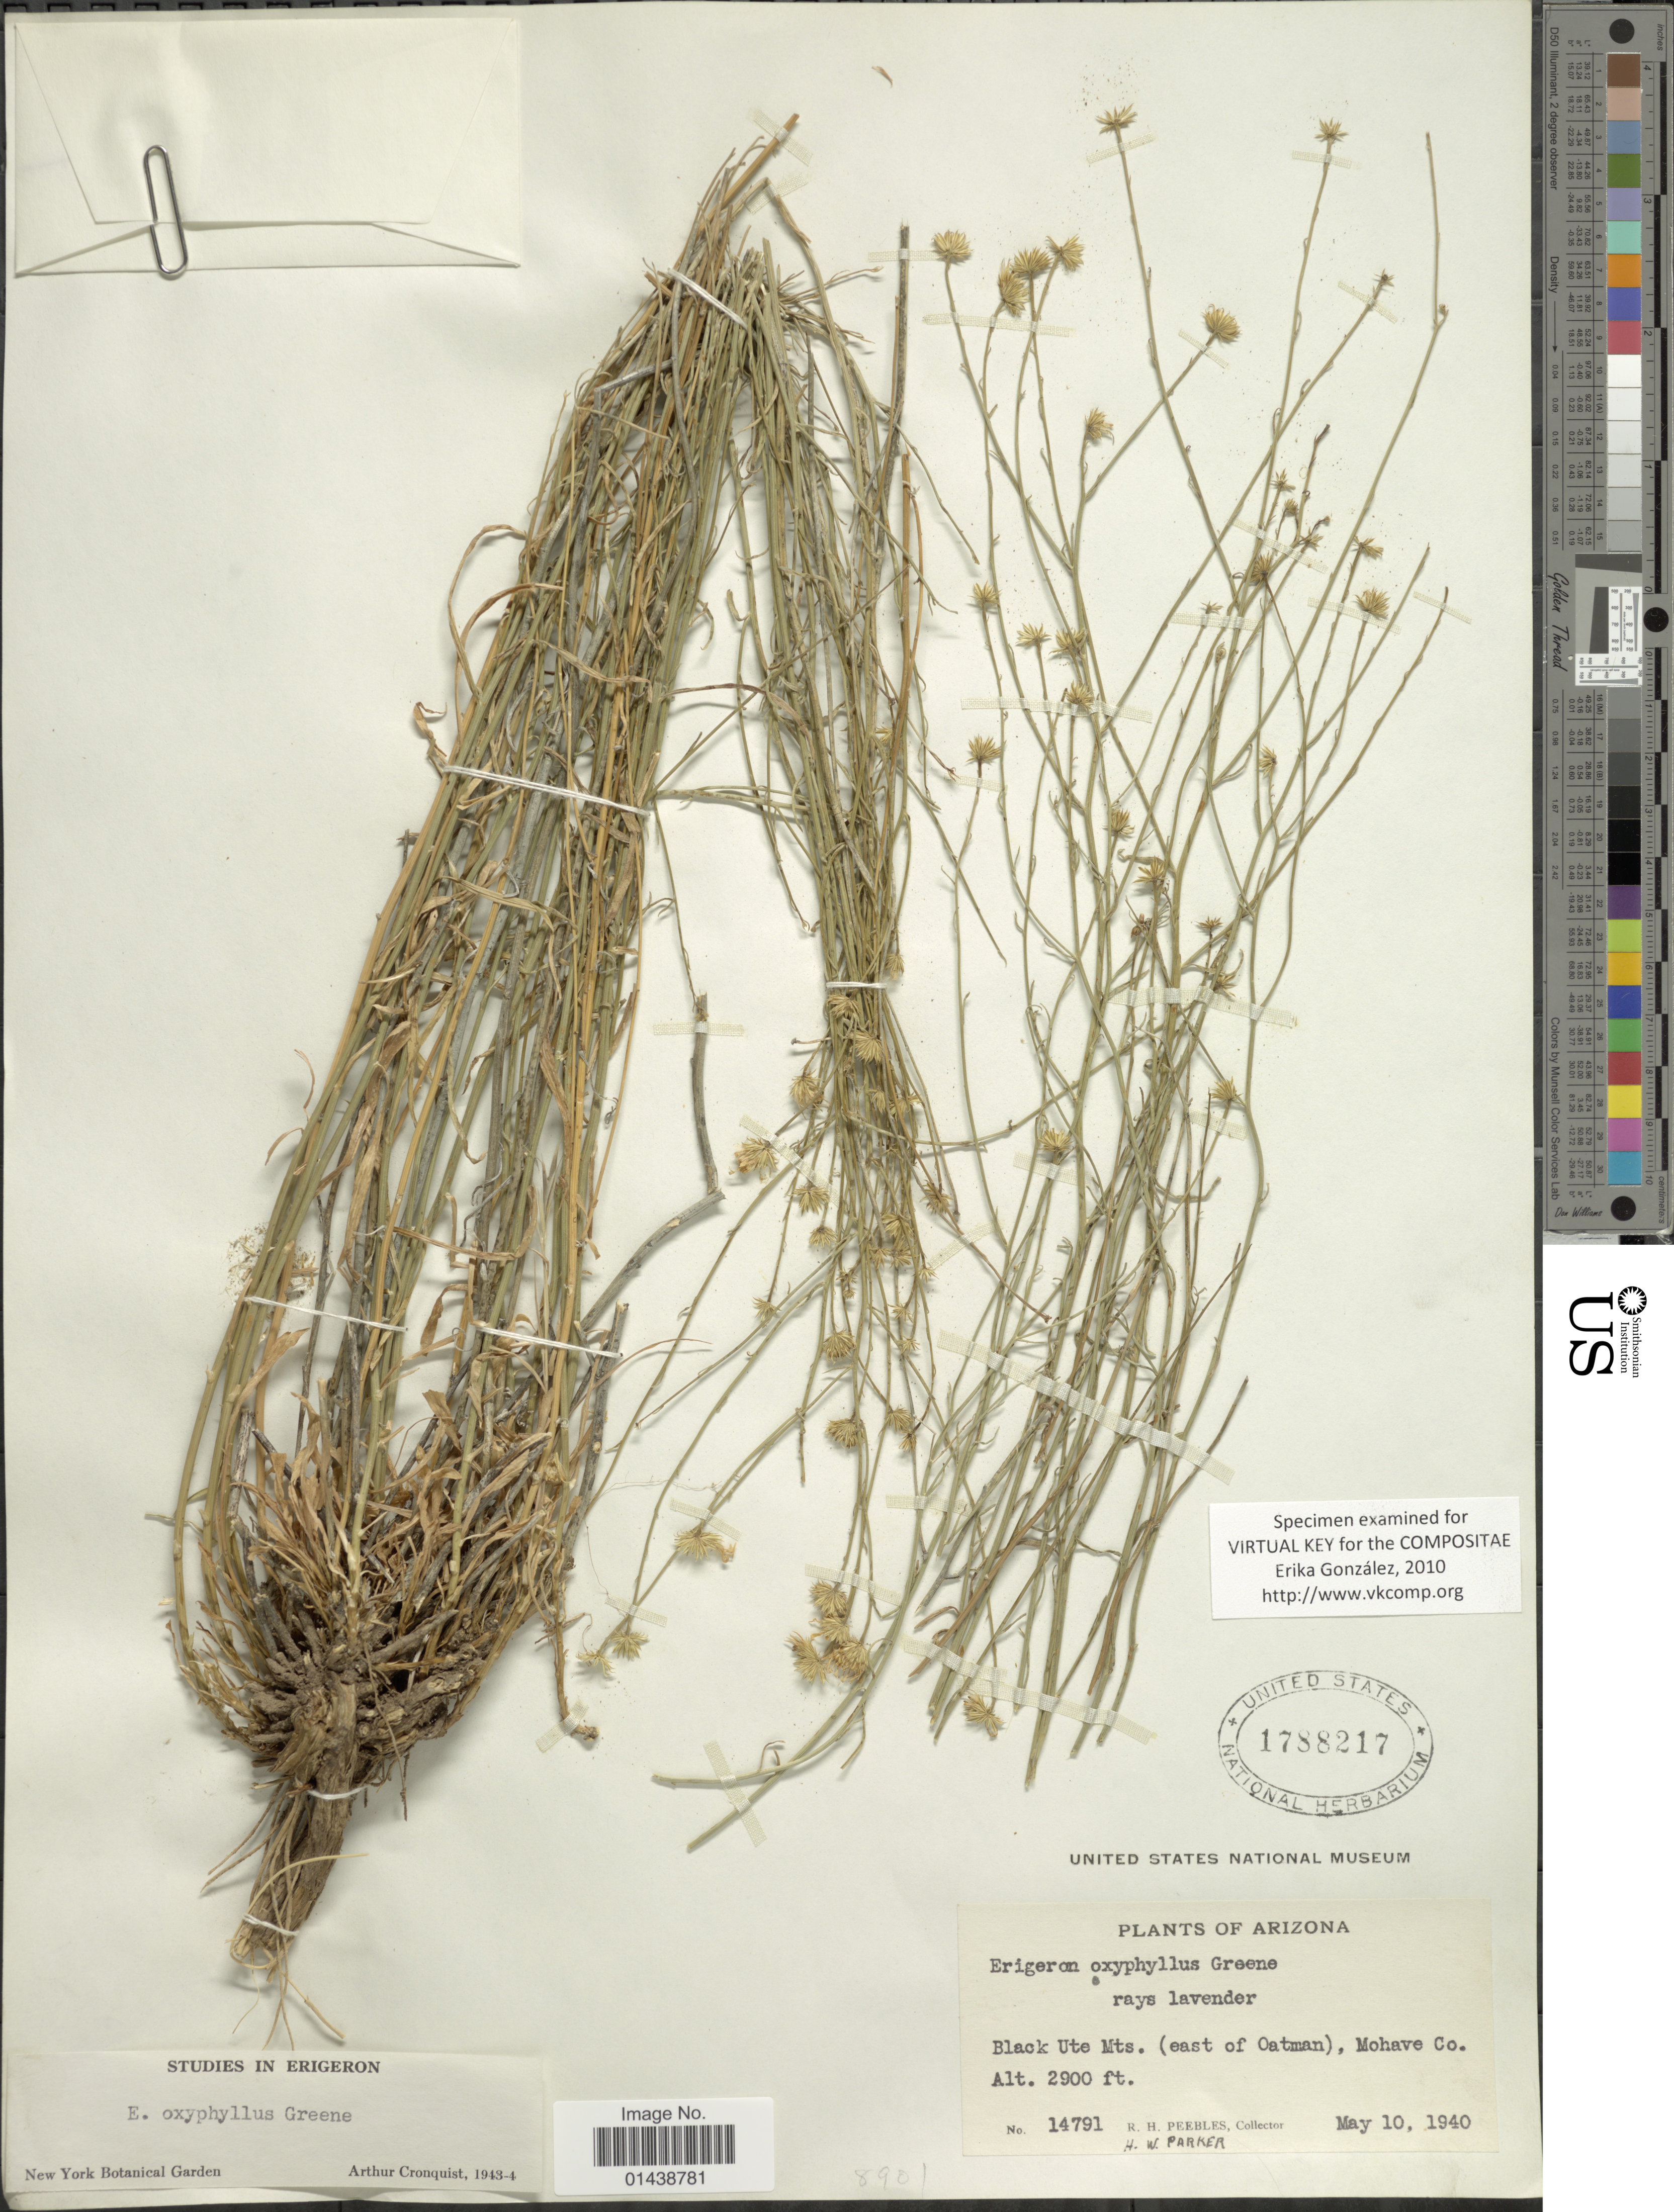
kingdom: Plantae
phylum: Tracheophyta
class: Magnoliopsida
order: Asterales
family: Asteraceae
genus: Erigeron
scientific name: Erigeron oxyphyllus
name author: Greene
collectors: R. H. Peebles & H. W. Parker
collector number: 14791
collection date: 1940-05-10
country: United States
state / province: Arizona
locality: Black Ute Mts. (east of Oatman), Mohave Co.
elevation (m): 884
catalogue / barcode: US 1788217